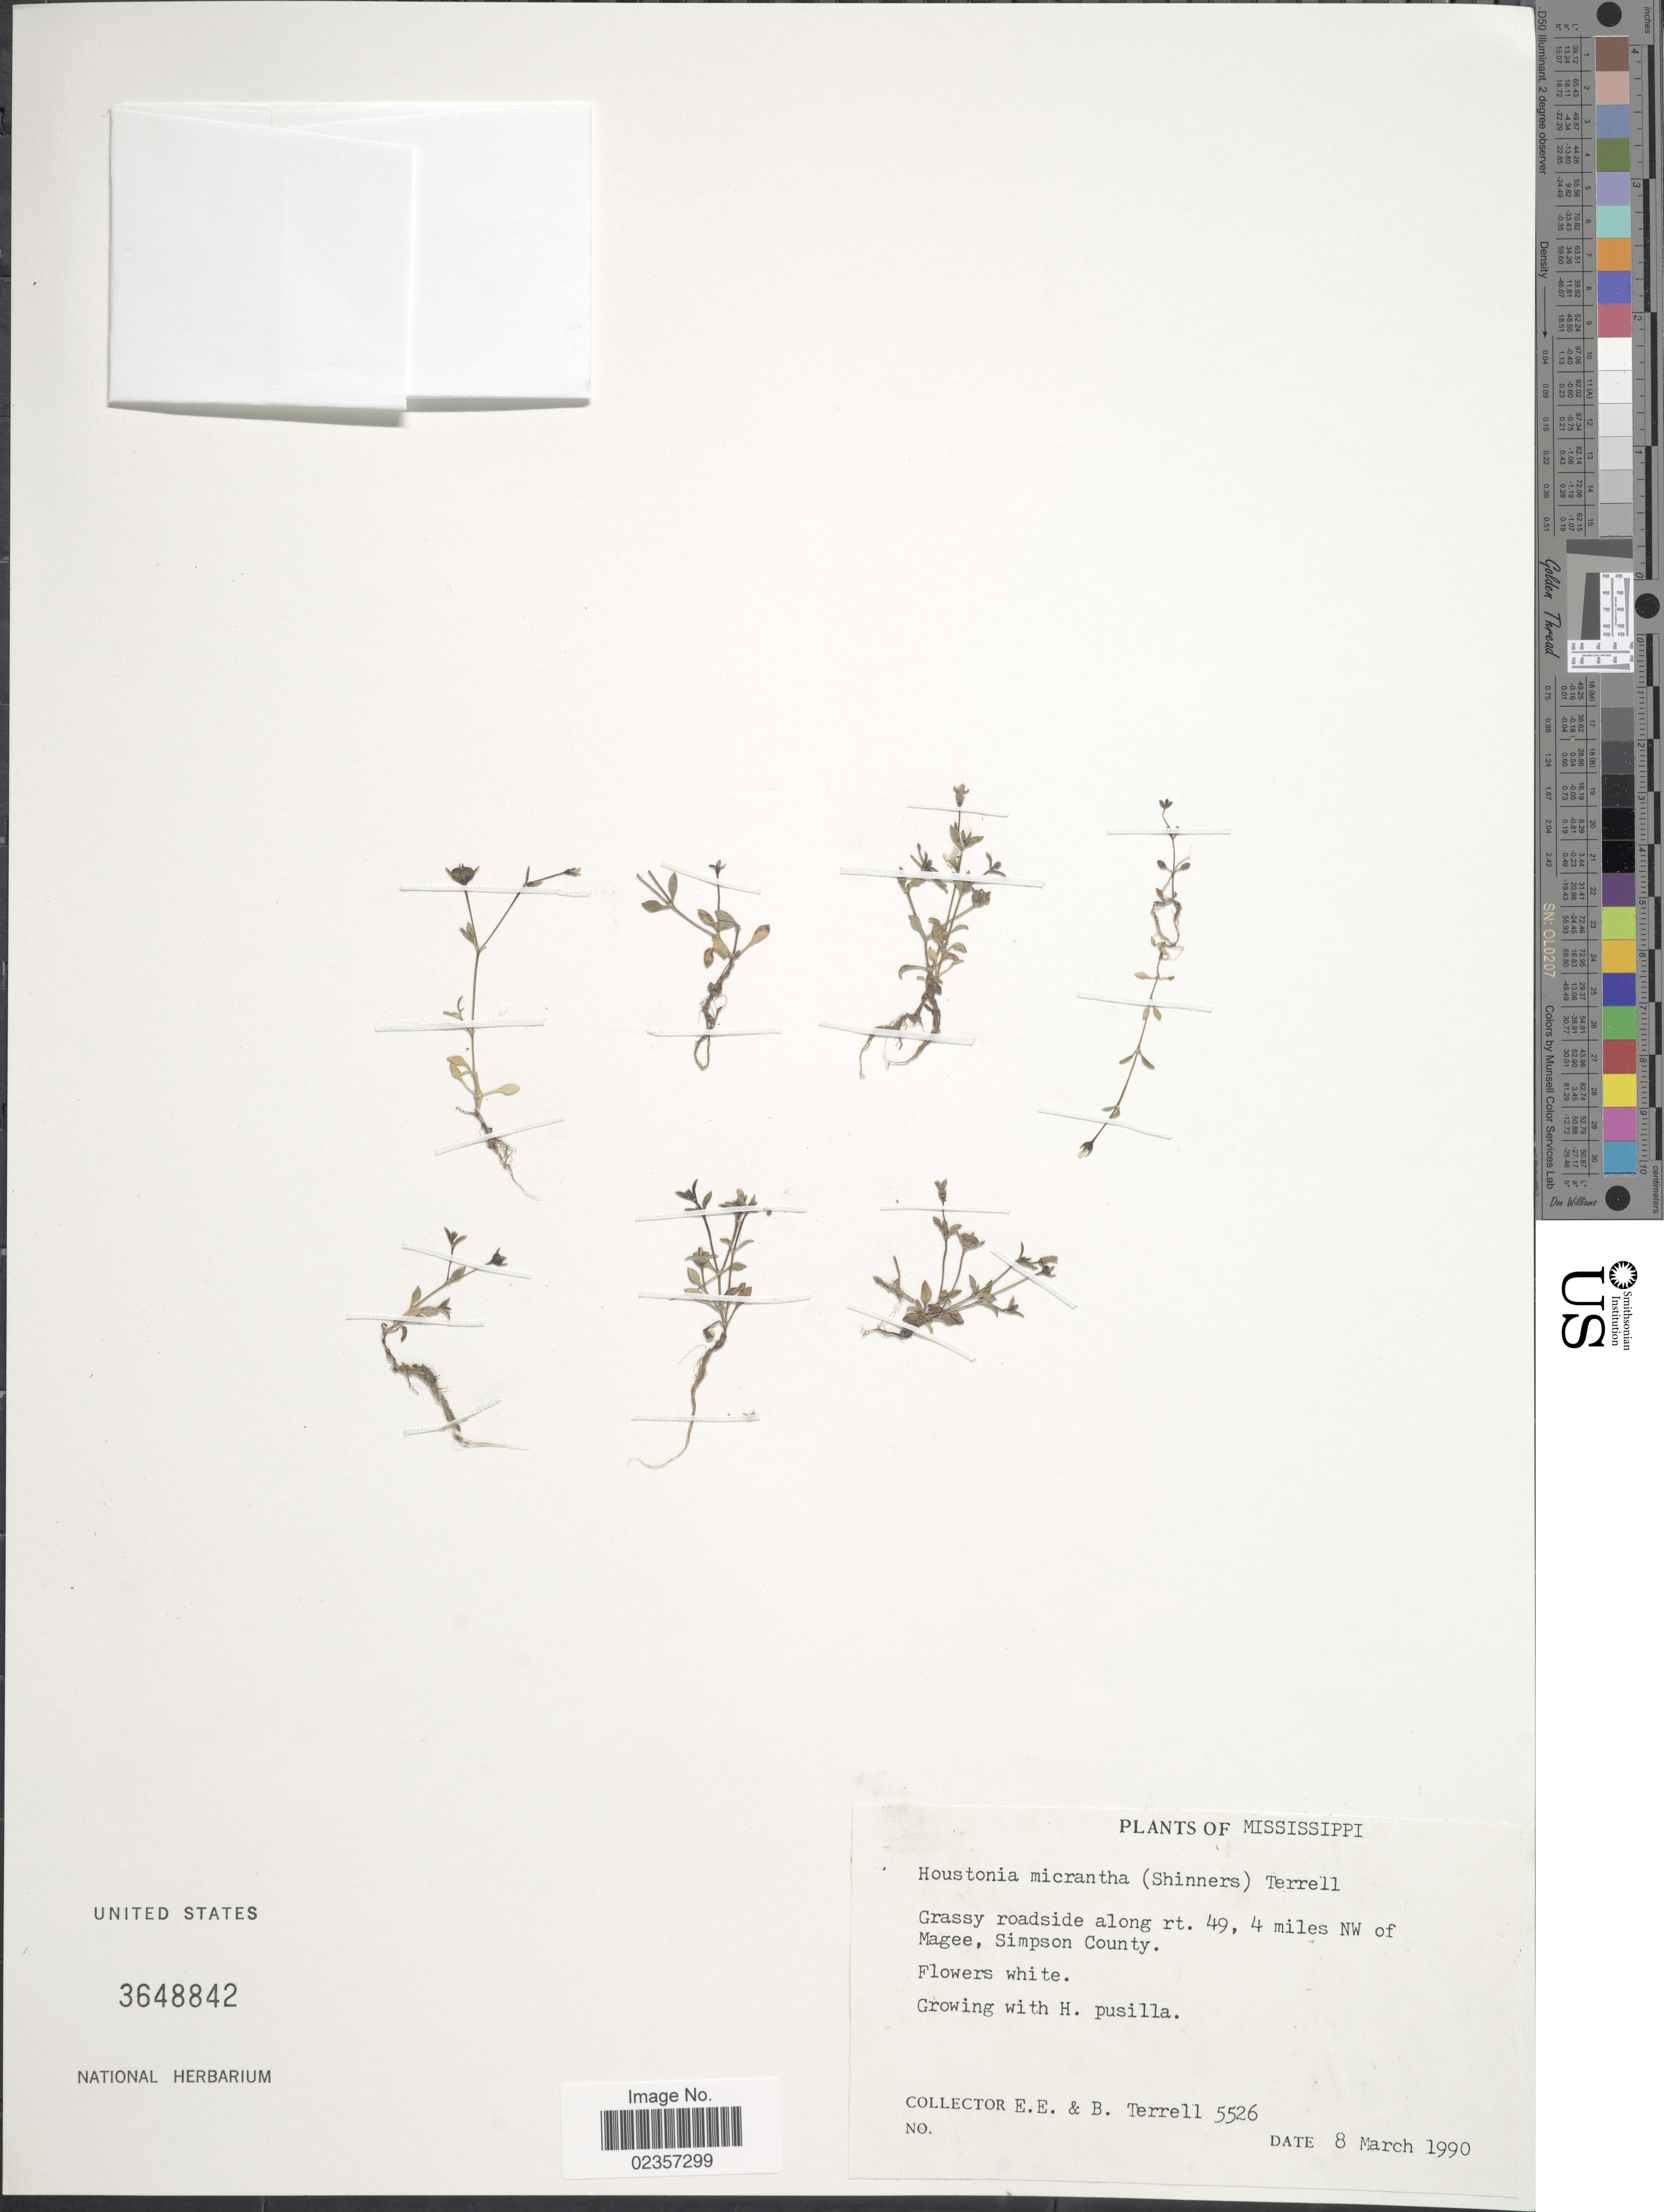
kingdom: Plantae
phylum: Tracheophyta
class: Magnoliopsida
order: Gentianales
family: Rubiaceae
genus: Houstonia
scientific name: Houstonia micrantha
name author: (Shinners) Terrell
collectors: E. E. Terrell & B. Terrell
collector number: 5526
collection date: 1990-03-08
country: United States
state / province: Mississippi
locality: Grassy roadside along rt. 49, 4 miles NW of Magee, Simpson County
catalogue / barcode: US 3648842